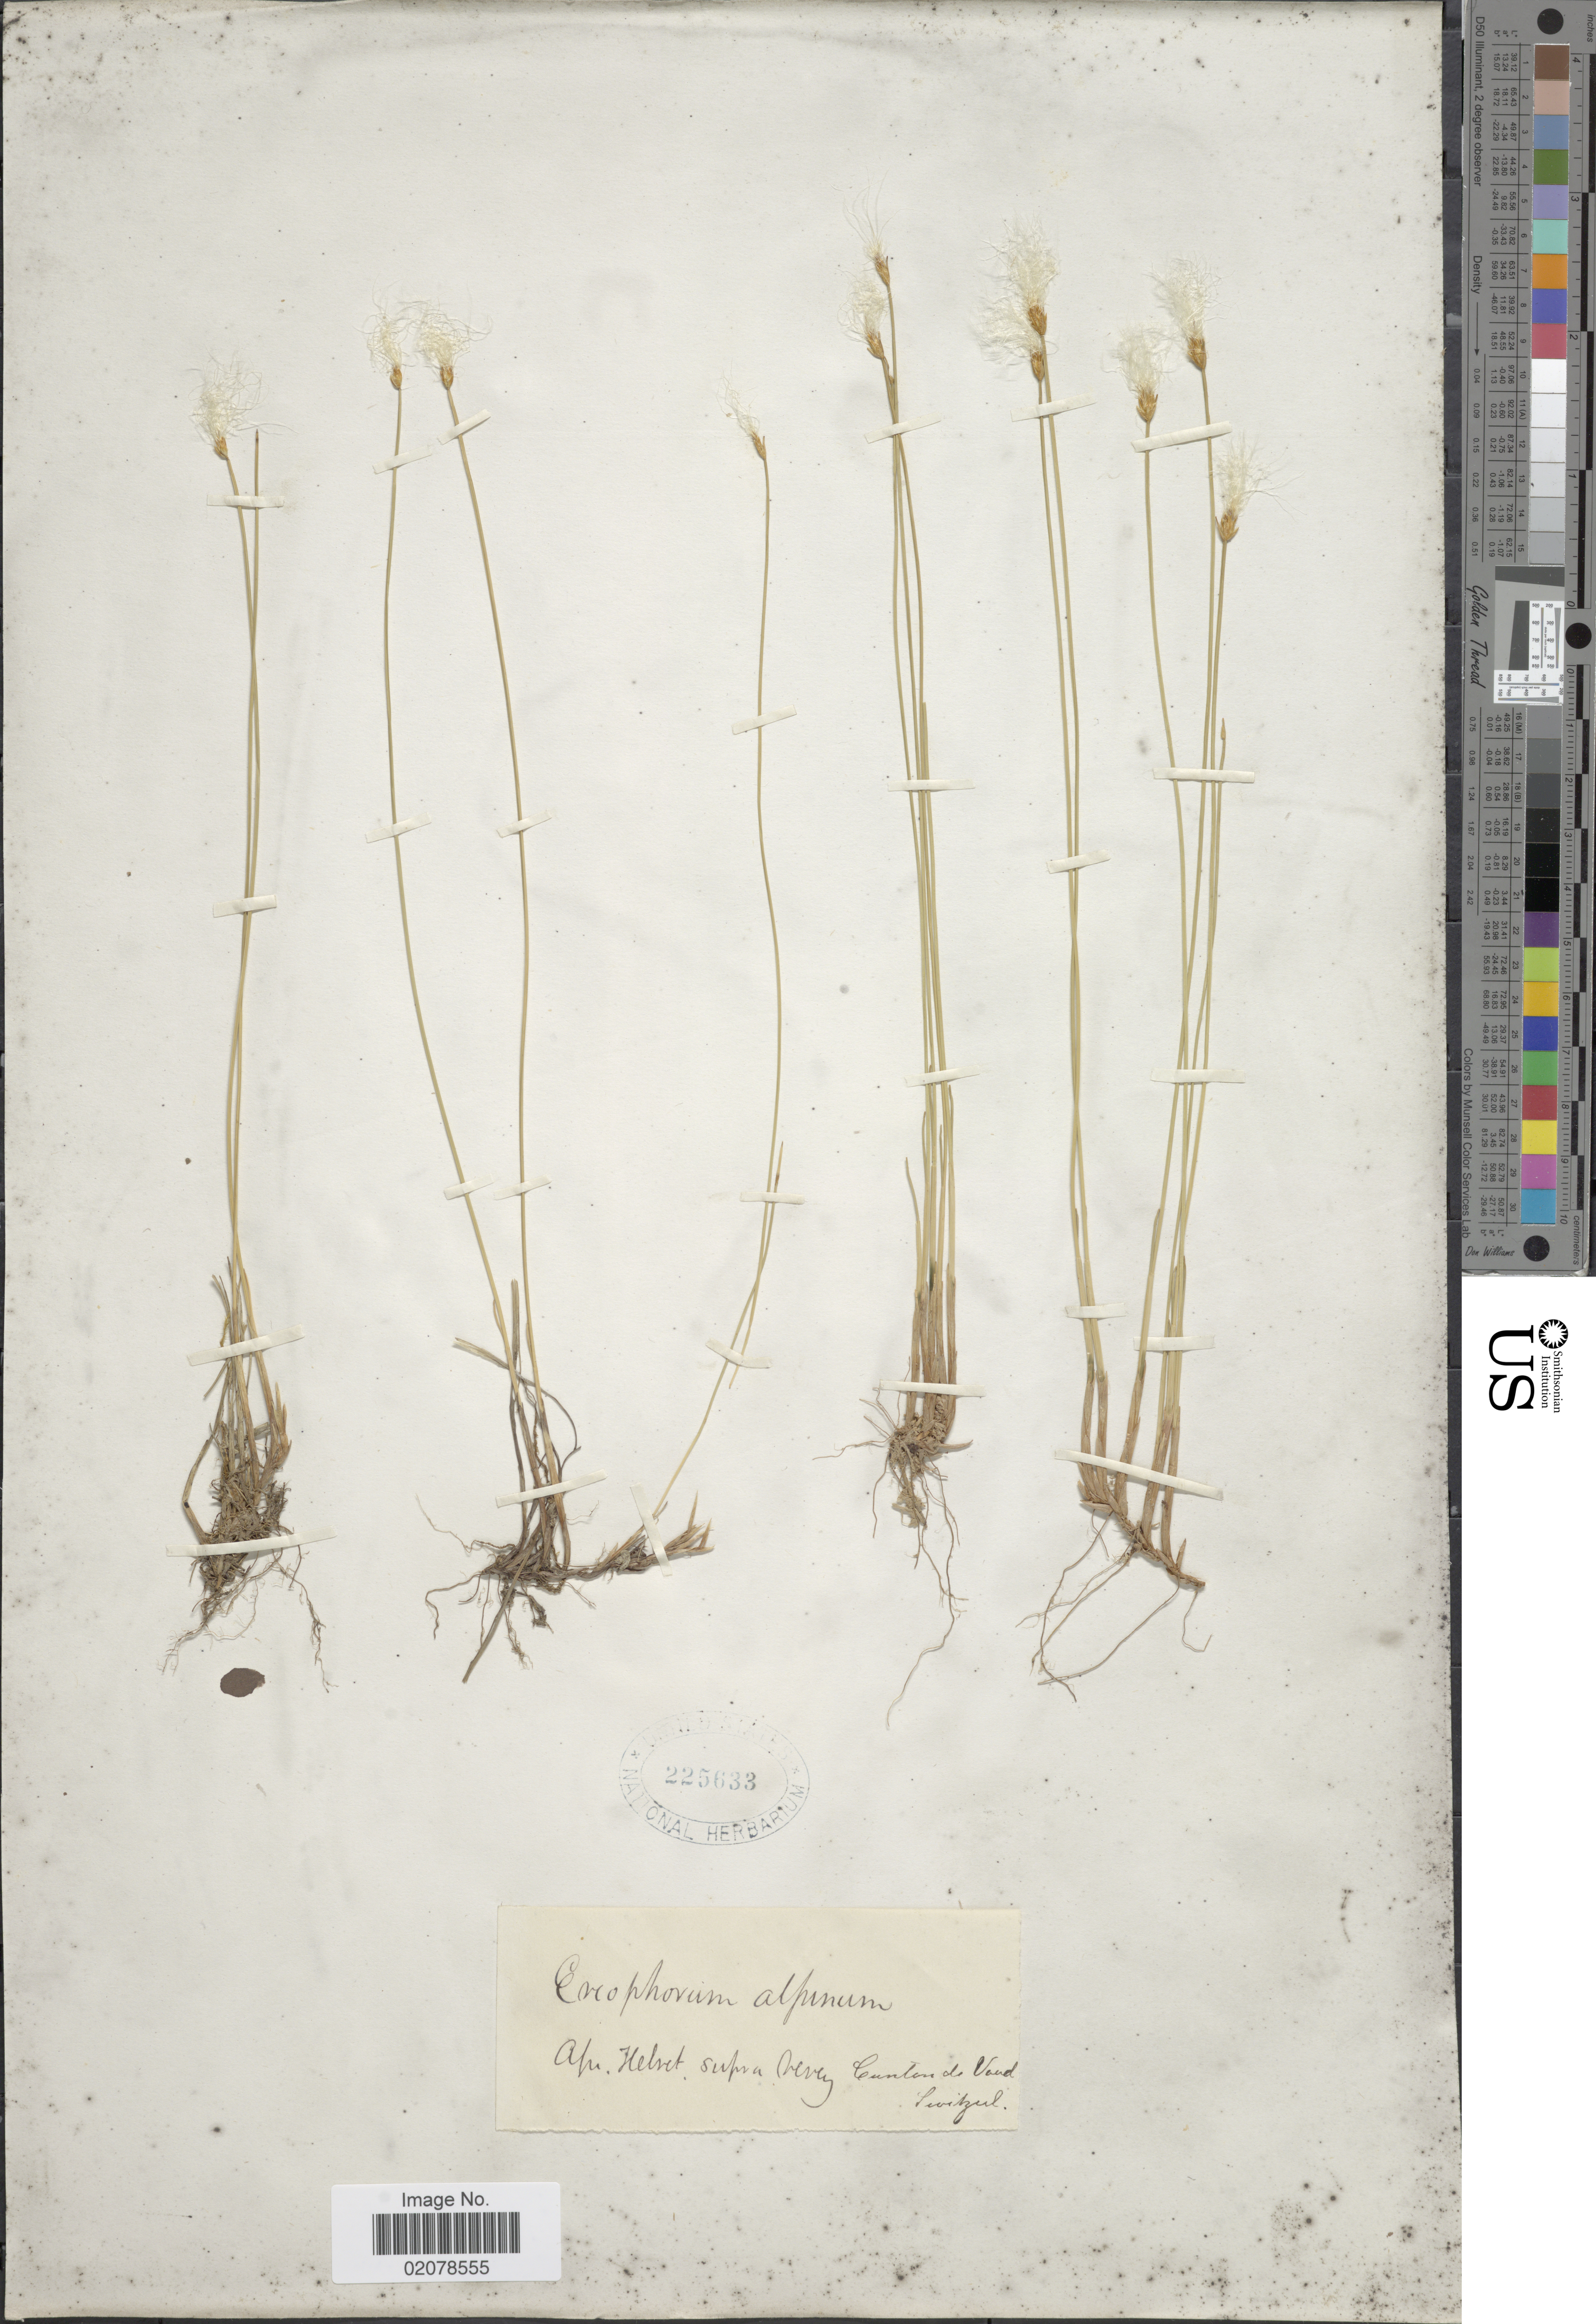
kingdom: Plantae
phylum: Tracheophyta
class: Liliopsida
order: Poales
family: Cyperaceae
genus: Trichophorum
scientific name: Trichophorum alpinum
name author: (L.) Pers.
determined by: Strong, M. T., (US), Smithsonian Institution - National Museum of Natural History (UNITED STATES)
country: Switzerland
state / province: Vaud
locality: Helvet supra Vevey Canton de Vaud.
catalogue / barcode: US 225633